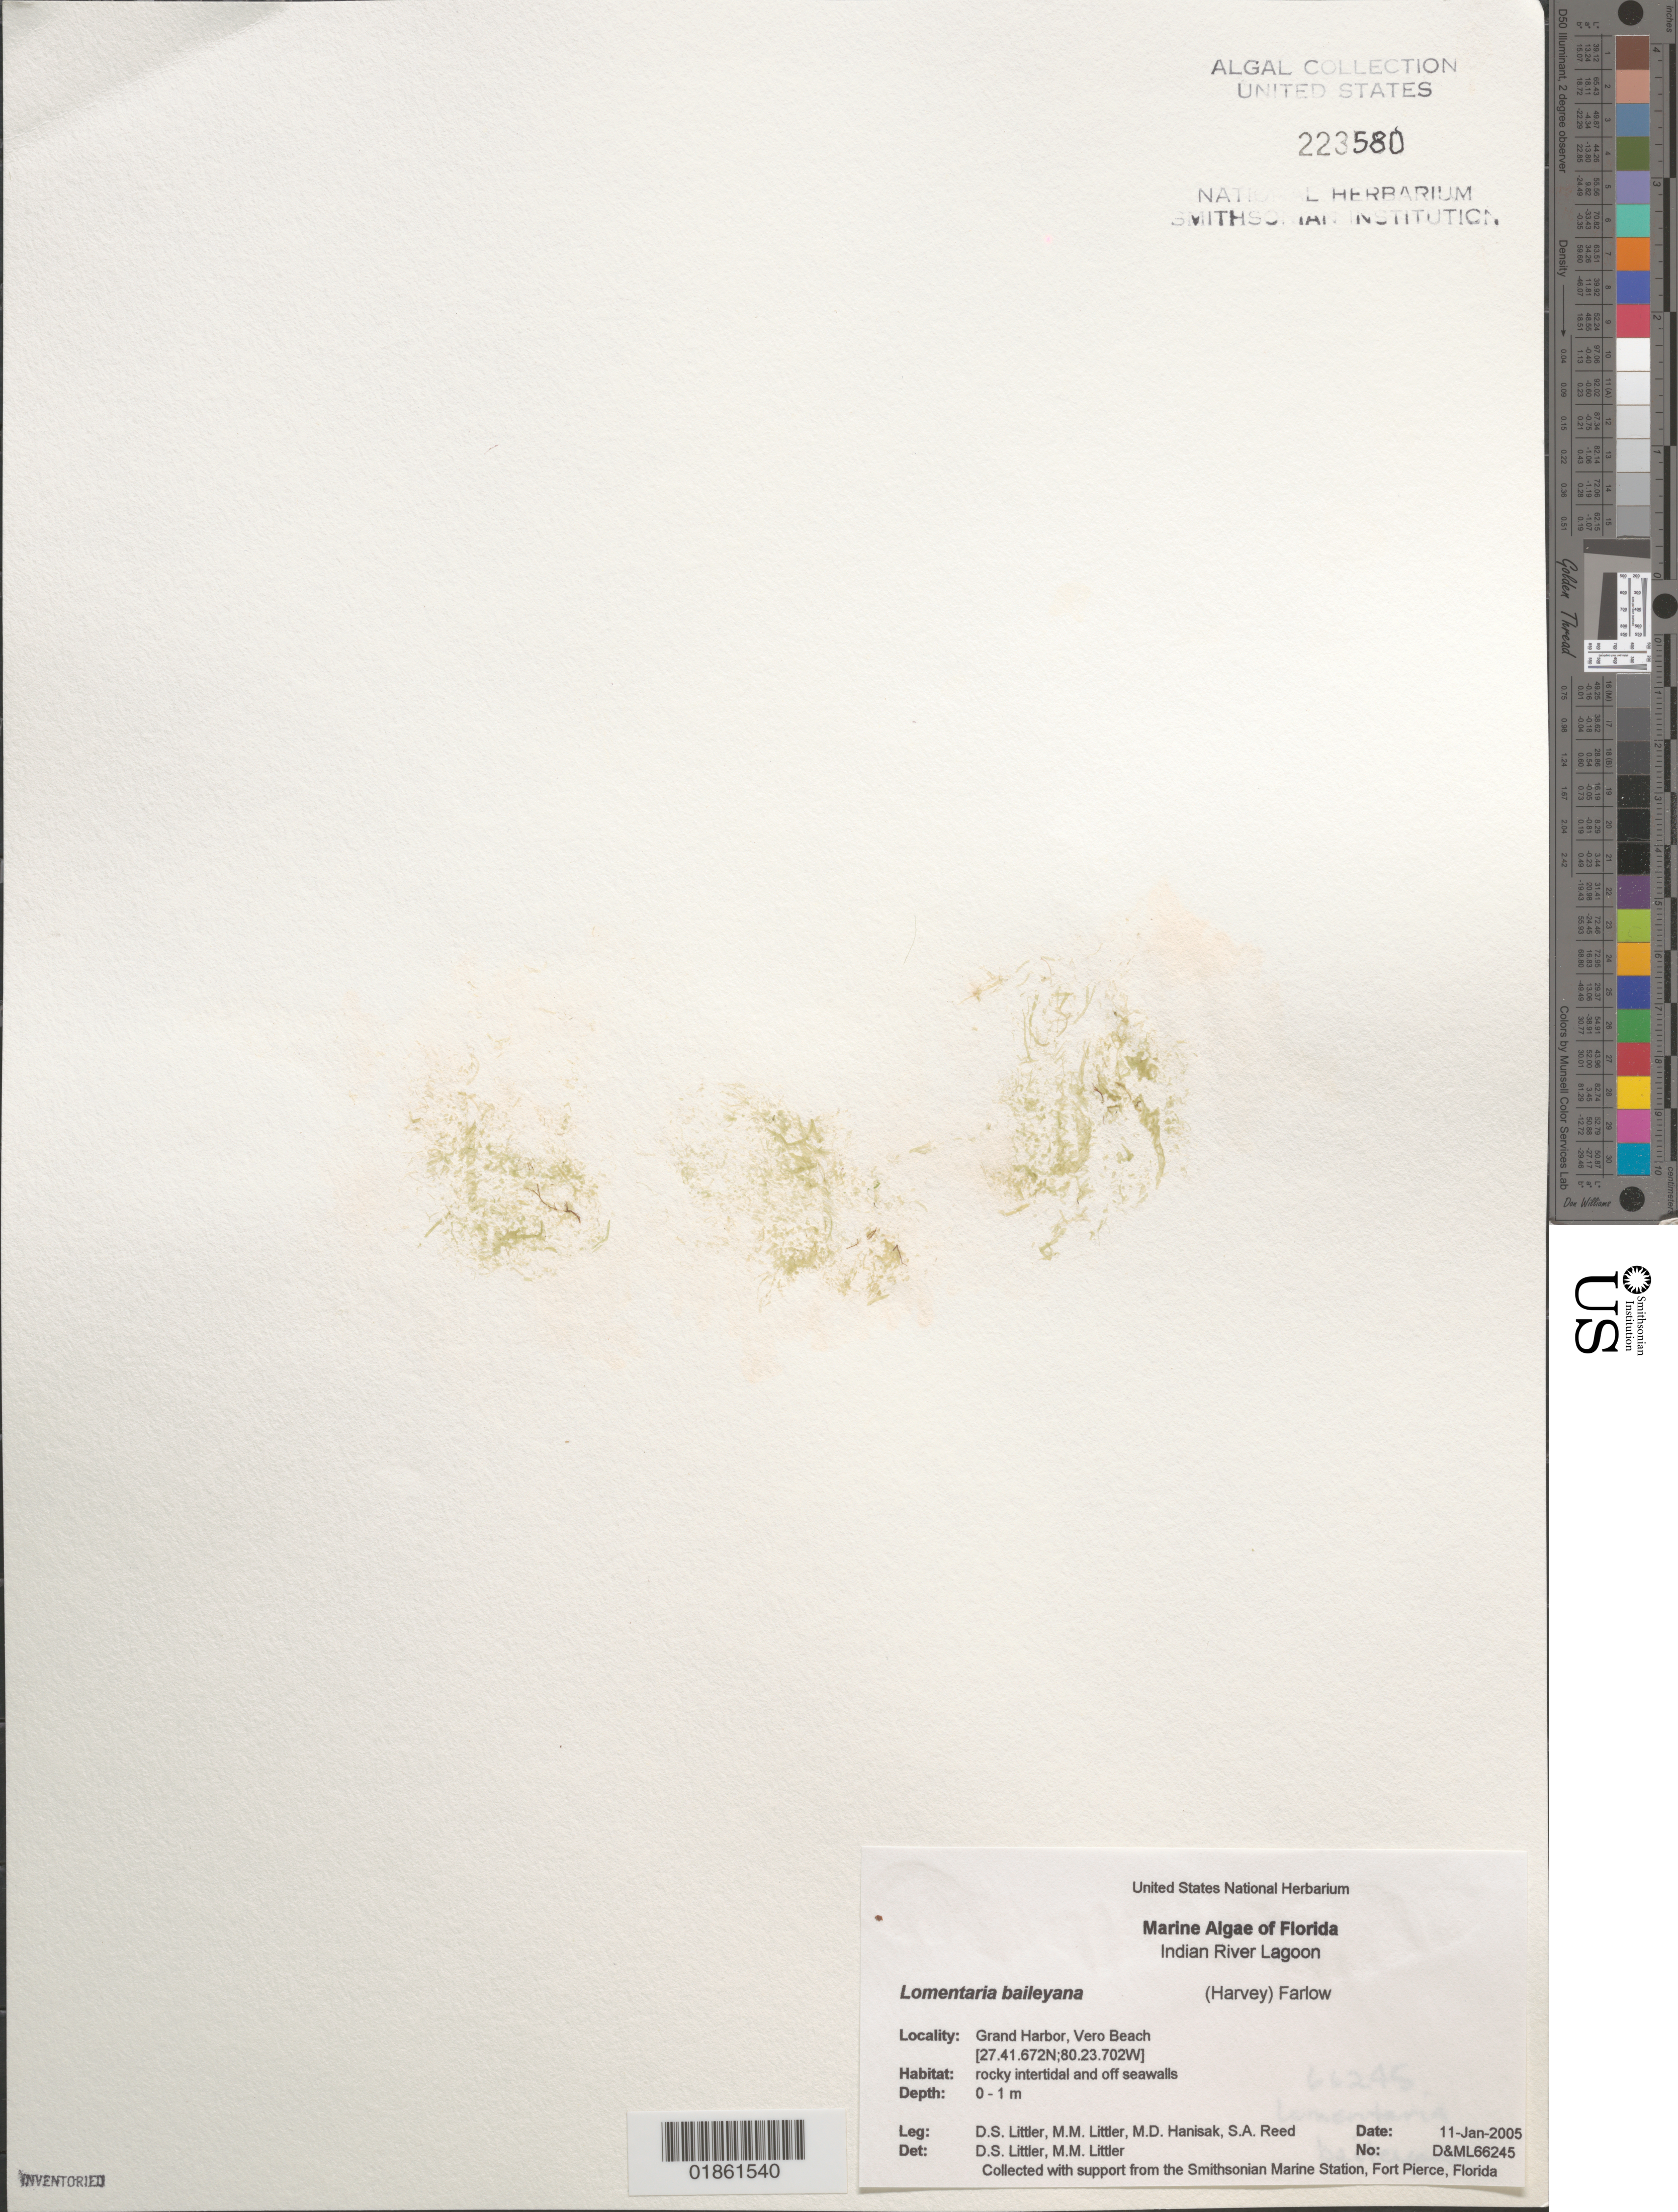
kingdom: Plantae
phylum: Rhodophyta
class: Florideophyceae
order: Rhodymeniales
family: Lomentariaceae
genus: Hooperia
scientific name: Hooperia divaricata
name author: (Durant) M.J. Wynne et al.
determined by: Algae name updating Project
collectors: D. S. Littler, M. Hanisak & S. Reed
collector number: D&ML66245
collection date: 2005-01-11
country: United States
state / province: Florida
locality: Indian River Lagoon. Grand Harbor, Vero Beach.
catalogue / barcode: US 223580